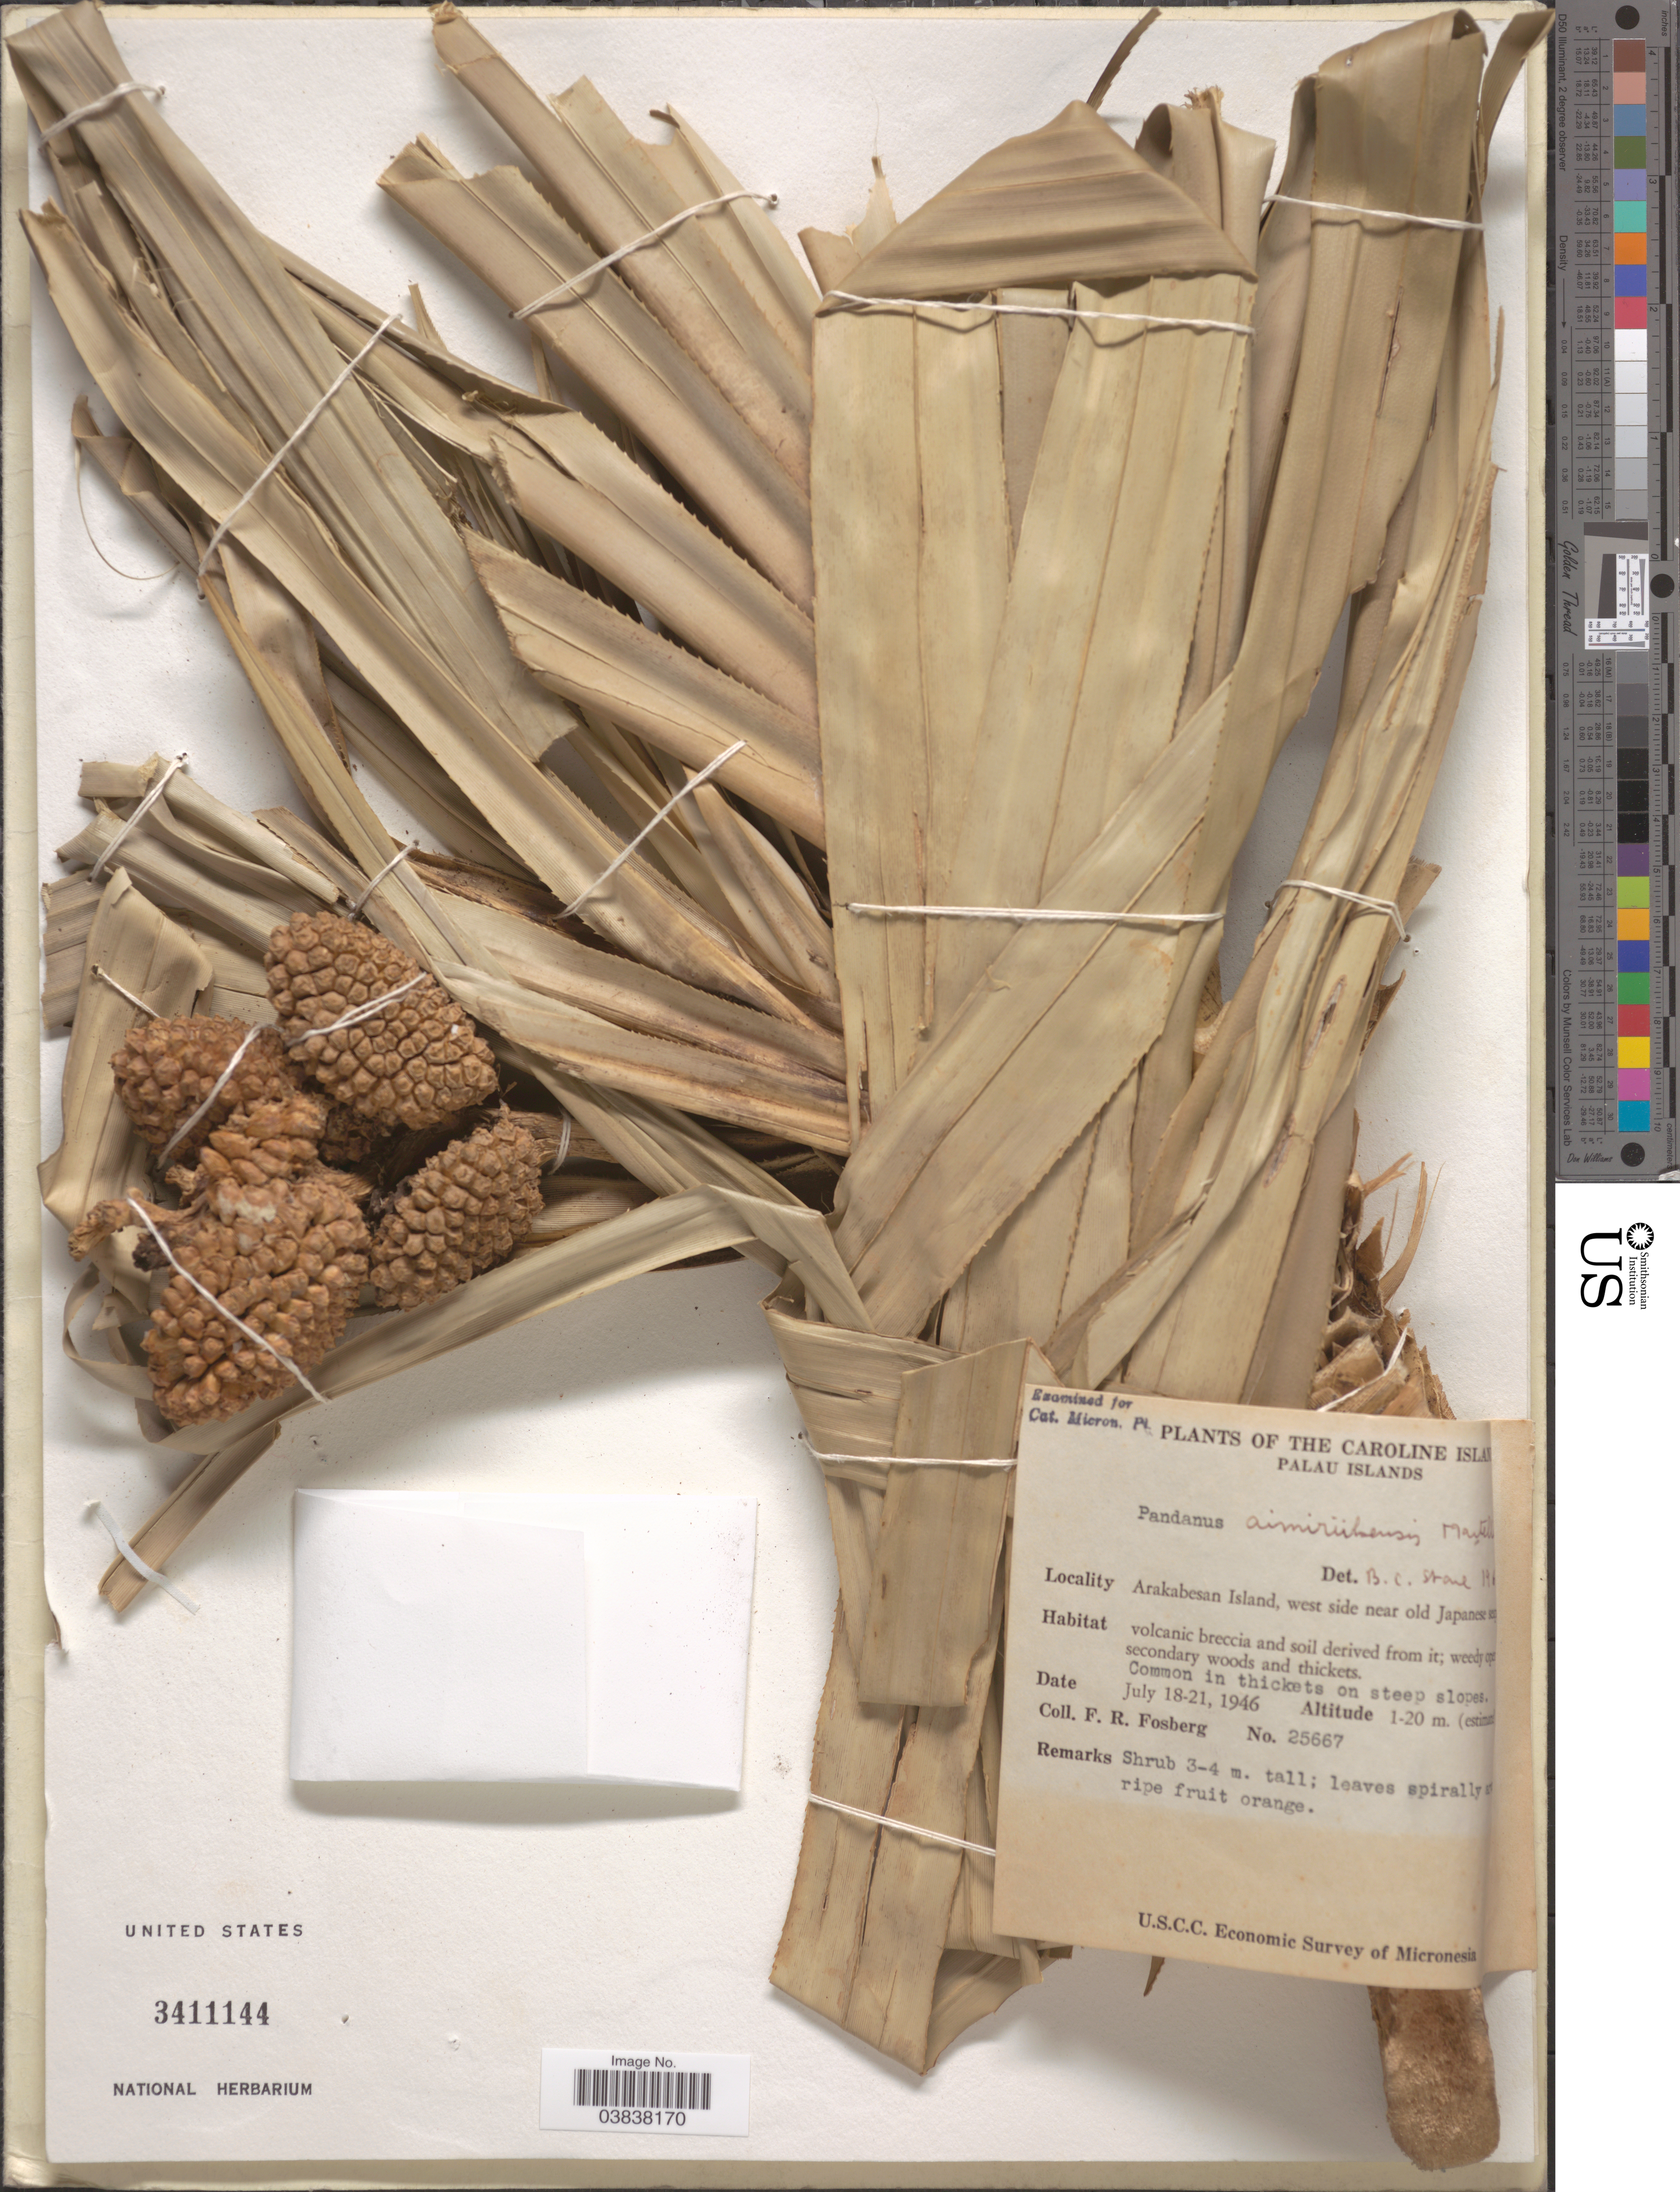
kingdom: Plantae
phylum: Tracheophyta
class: Liliopsida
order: Pandanales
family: Pandanaceae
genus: Pandanus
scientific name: Pandanus aimiriikensis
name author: Martelli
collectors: F. R. Fosberg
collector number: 25667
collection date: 1946-07-18/1946-07-21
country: Palau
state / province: Koror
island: Ngerekebesang [Arakabesan]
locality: The Caroline Isla[illegible text] Palau Islands. Arakabesan Island, west side near Old Japanese [illegible text]. In thickets on steep slopes.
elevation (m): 1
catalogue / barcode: US 3411144